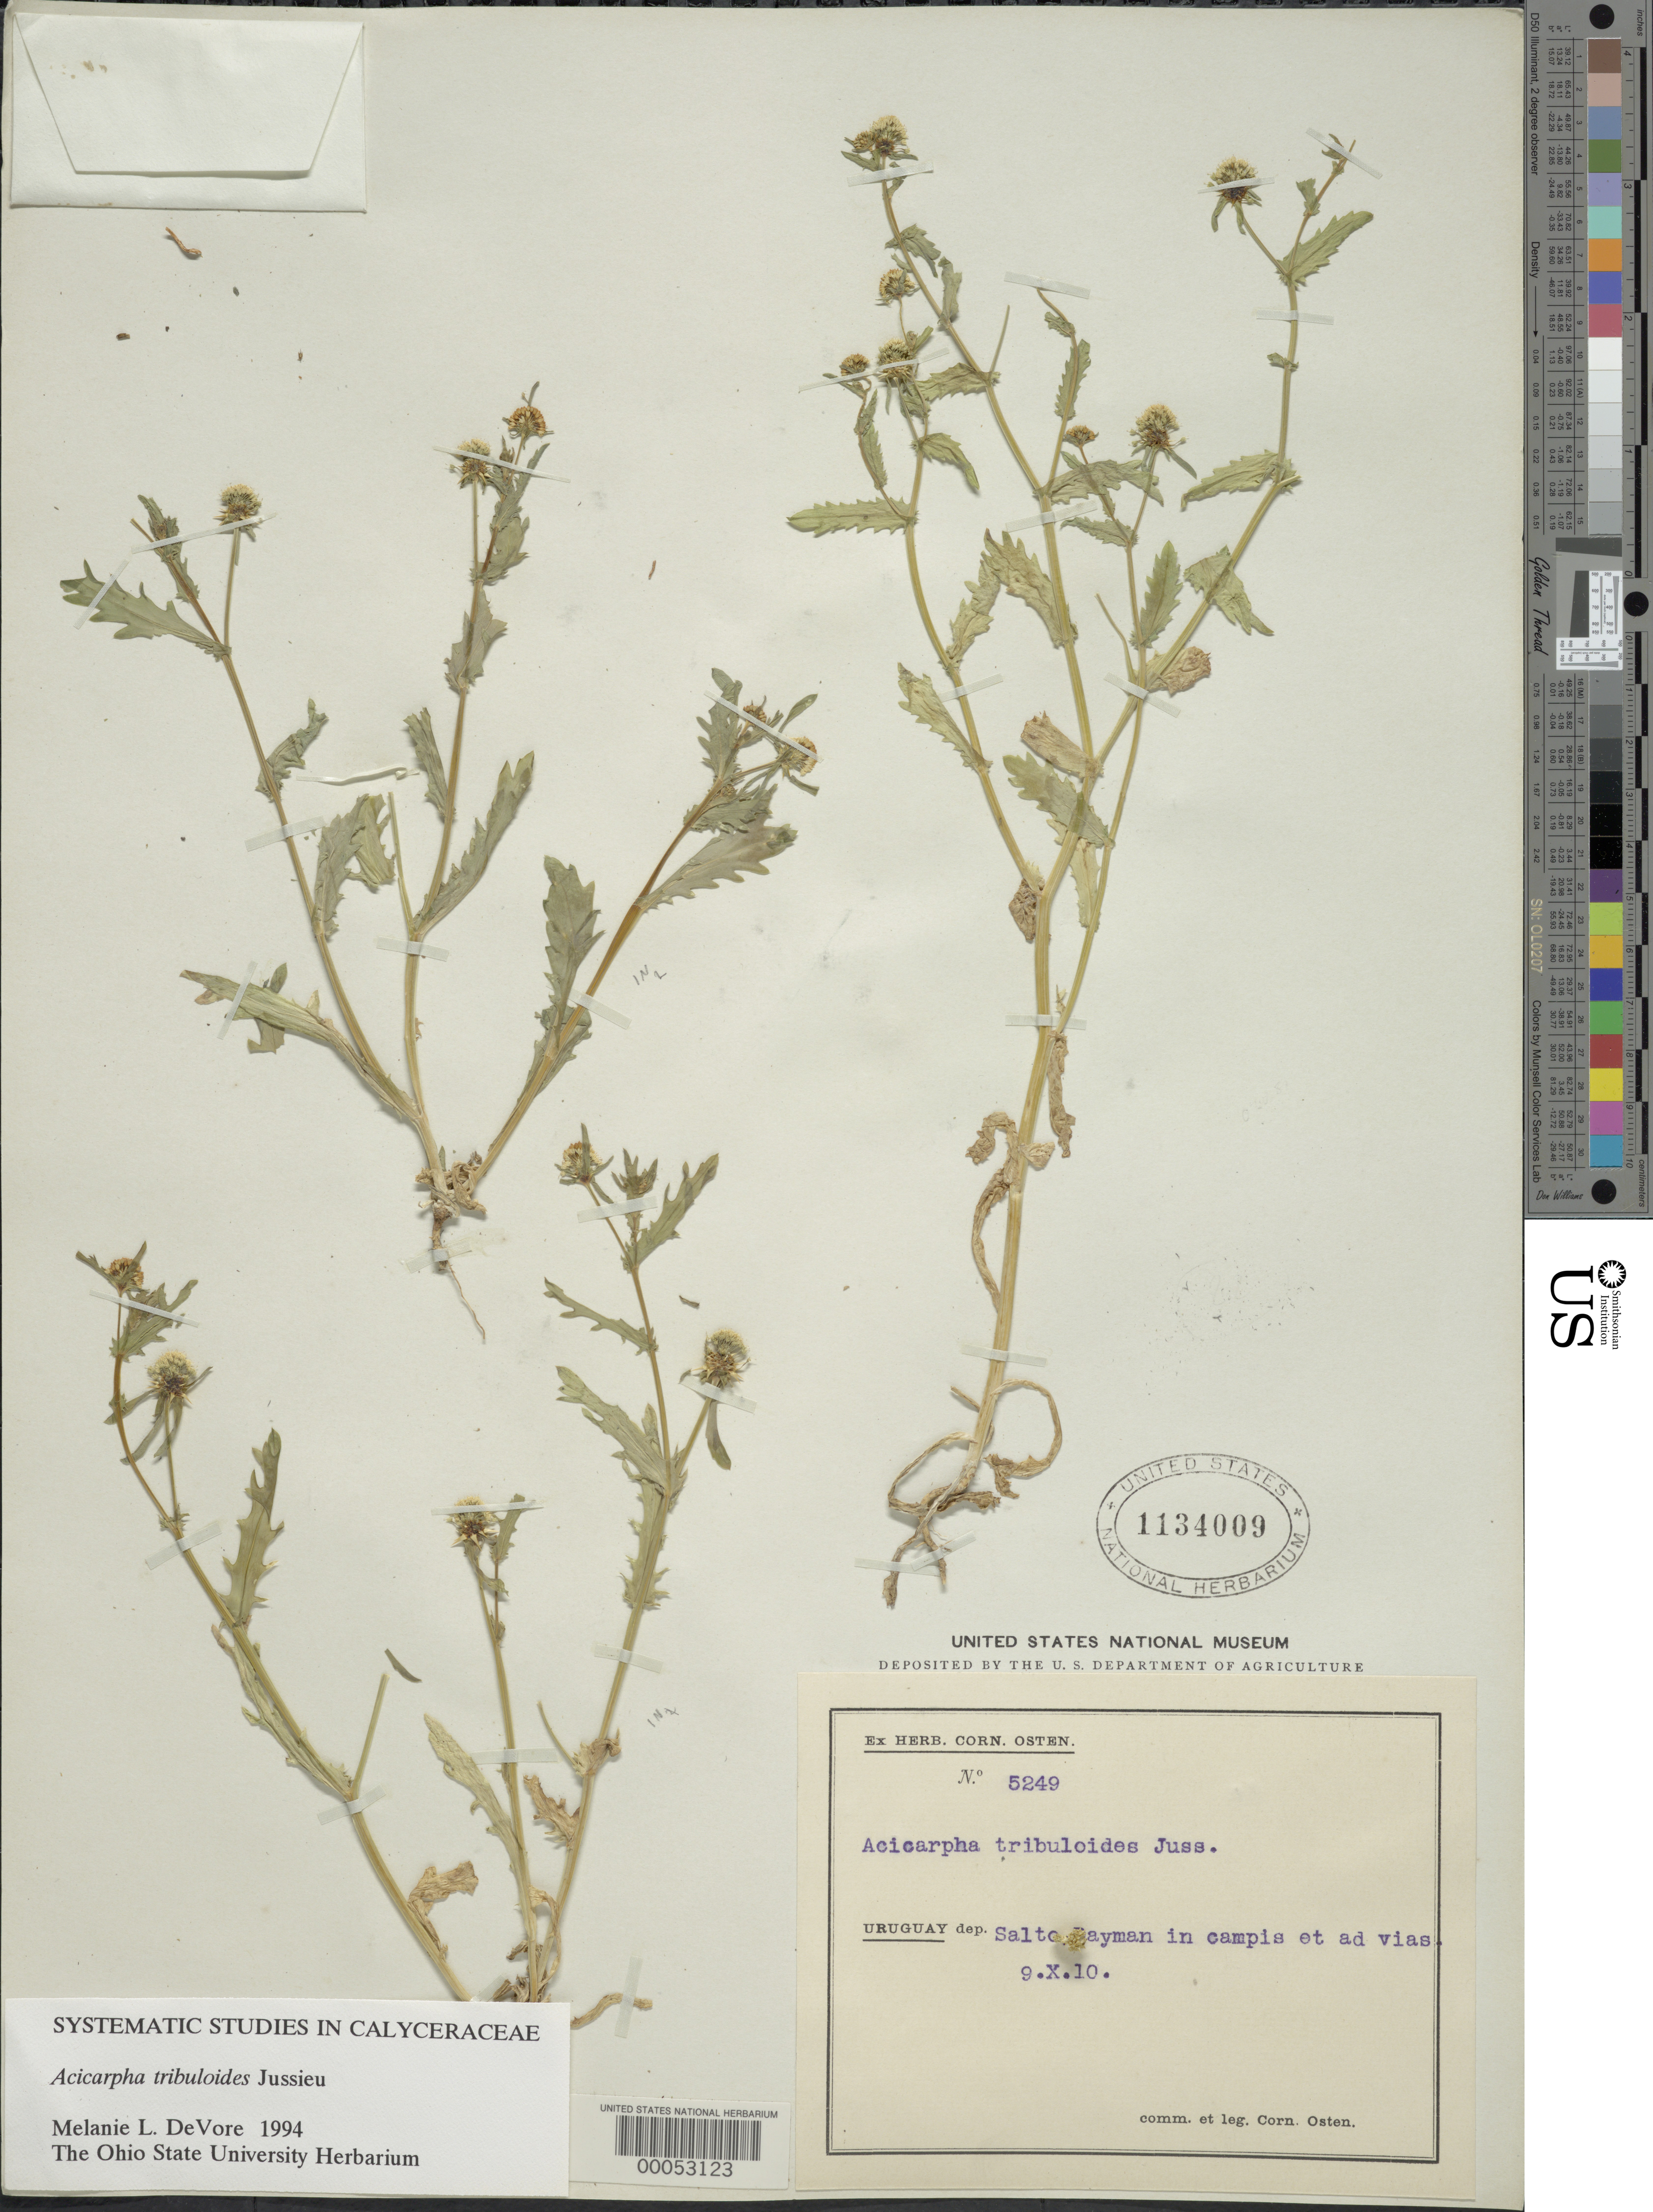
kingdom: Plantae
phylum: Tracheophyta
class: Magnoliopsida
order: Asterales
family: Calyceraceae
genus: Acicarpha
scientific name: Acicarpha tribuloides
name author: Juss.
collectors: C. Osten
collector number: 5249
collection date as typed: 09 Oct 1910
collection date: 1910-10-09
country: Uruguay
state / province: Salto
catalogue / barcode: US 1134009